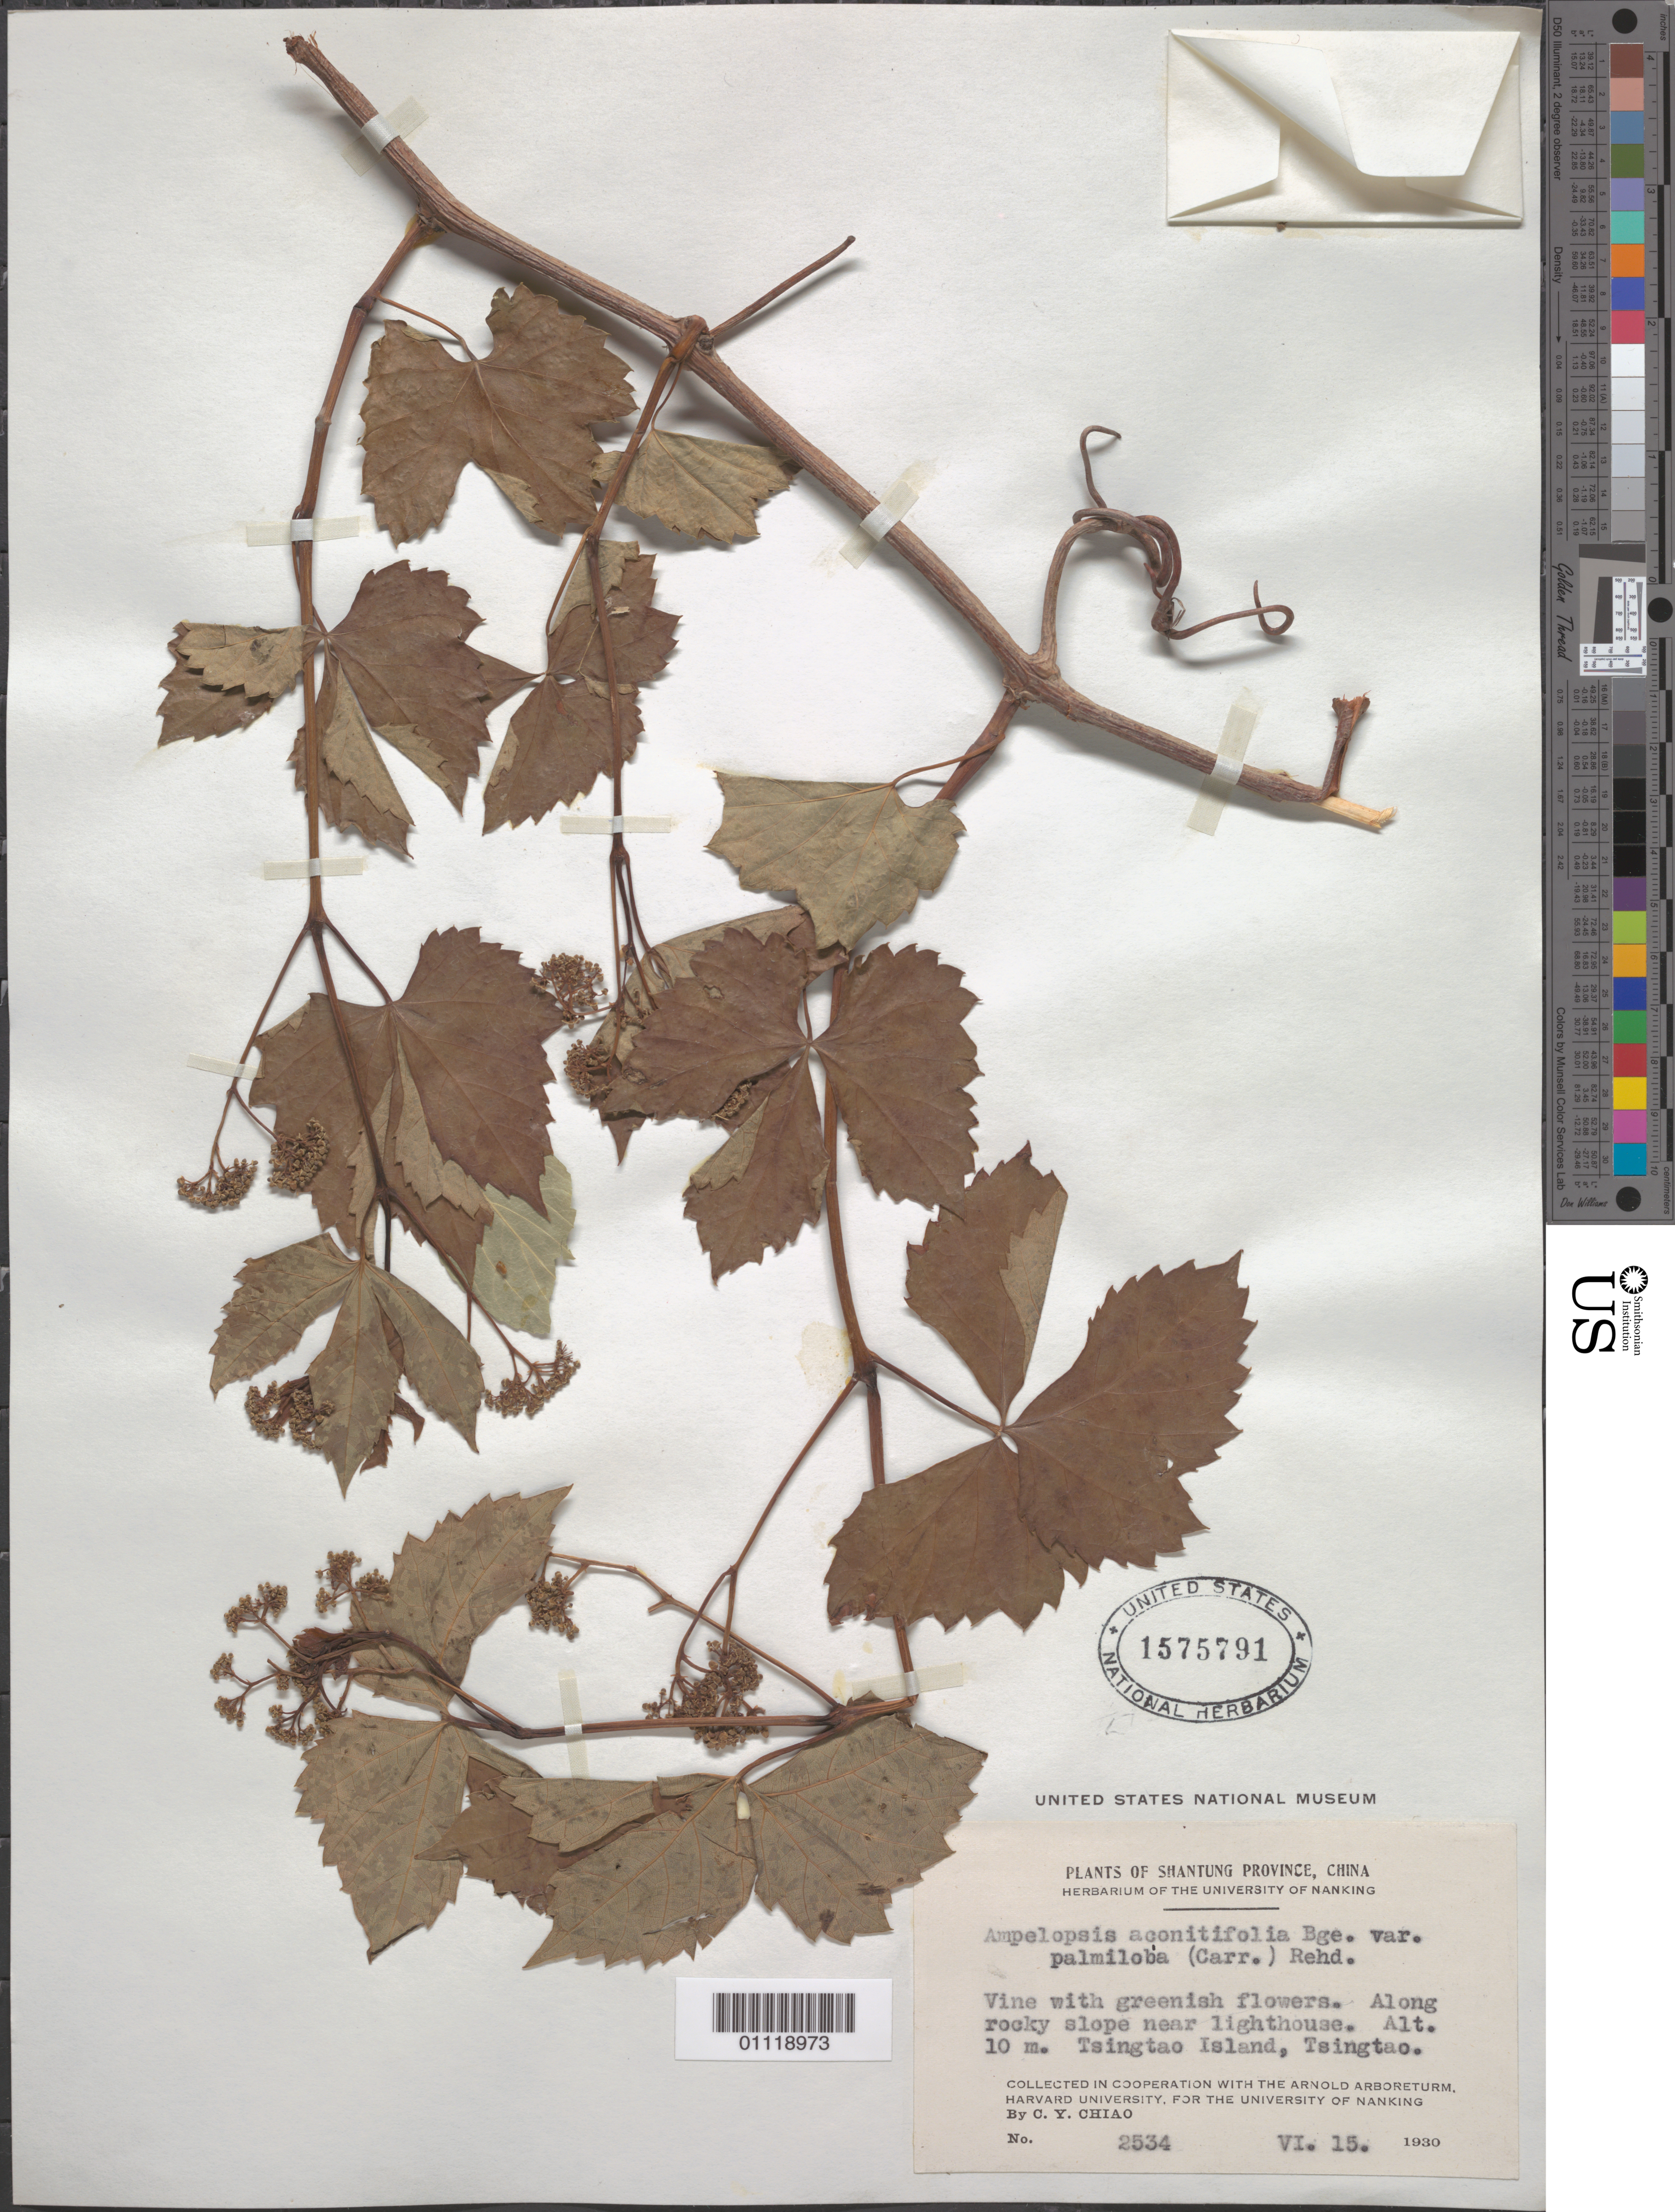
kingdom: Plantae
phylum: Tracheophyta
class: Magnoliopsida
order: Vitales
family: Vitaceae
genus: Ampelopsis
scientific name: Ampelopsis aconitifolia var. palmiloba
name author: (Carrière) Rehder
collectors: C. Y. Chiao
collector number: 2534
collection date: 1930-06-15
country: China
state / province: Shandong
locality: Tsingtao Island, Tsingtao.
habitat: Along rocky slope, vine.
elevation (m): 10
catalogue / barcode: US 1575791